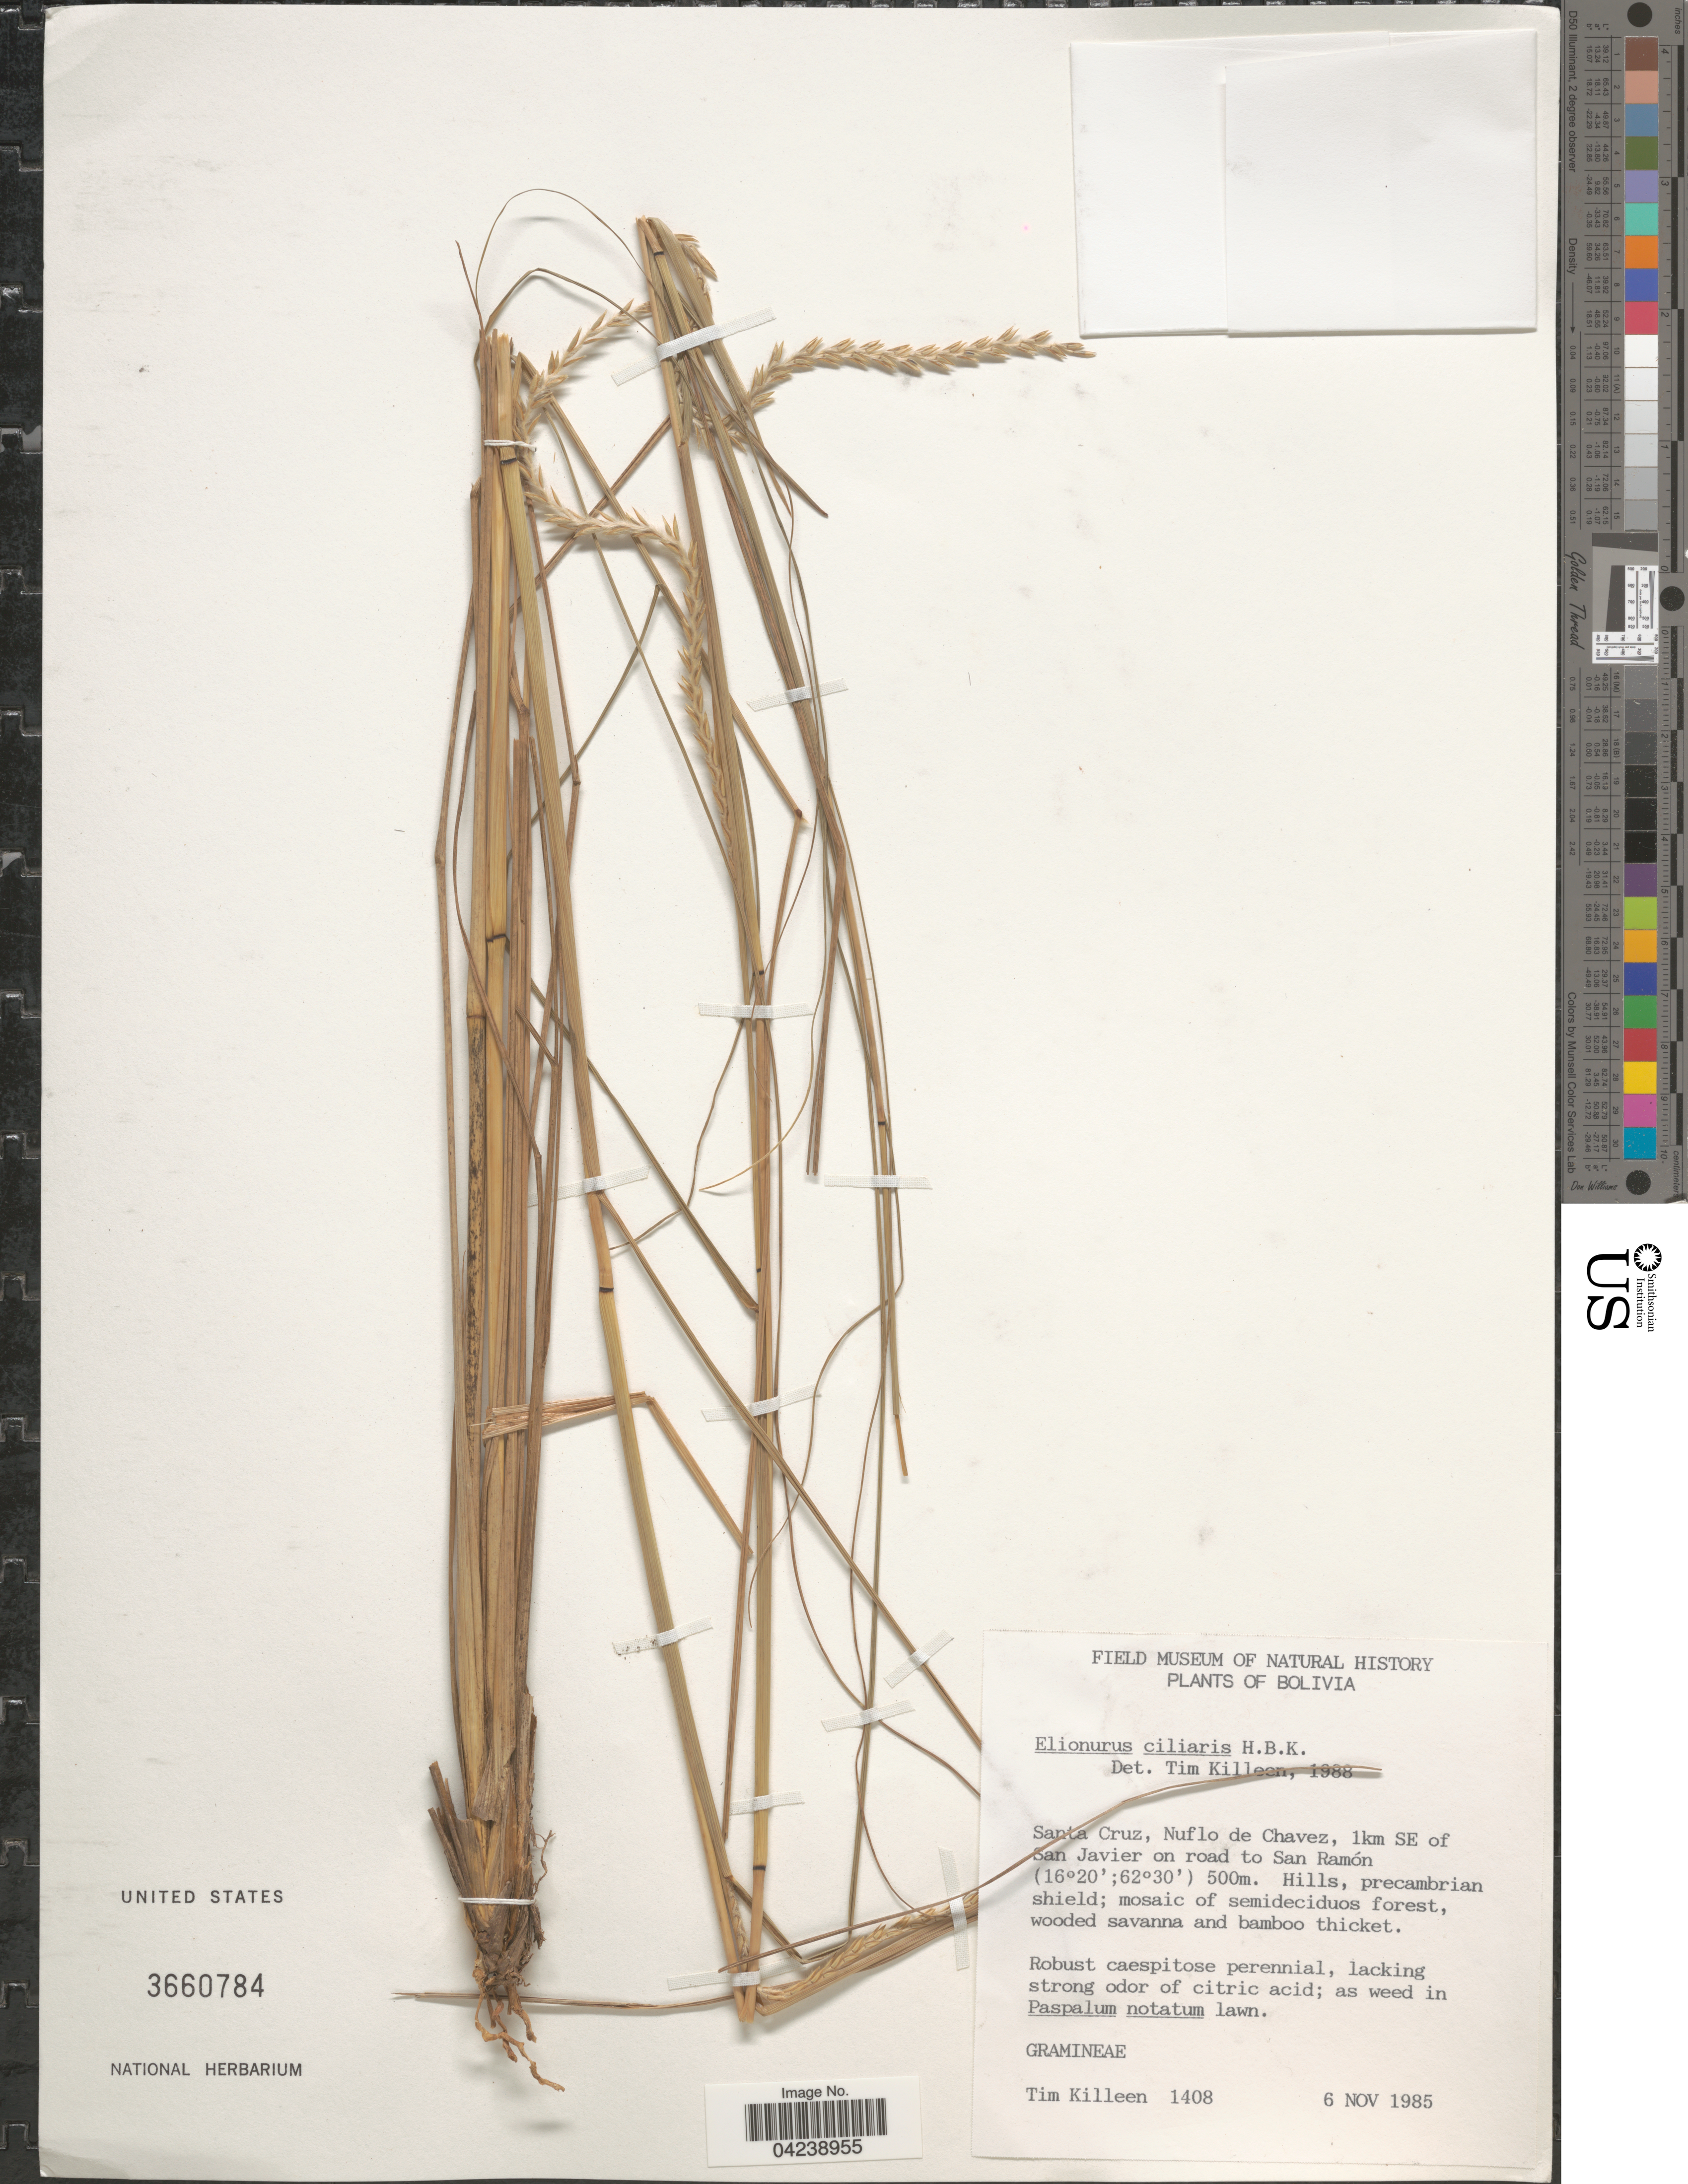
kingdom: Plantae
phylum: Tracheophyta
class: Liliopsida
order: Poales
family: Poaceae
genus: Elionurus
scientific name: Elionurus ciliaris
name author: Kunth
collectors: T. J. Killeen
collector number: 1408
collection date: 1985-11-06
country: Bolivia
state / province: Santa Cruz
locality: Nuflo de Chavez, 1km SE of San Javier on road to San Ramón.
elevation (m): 500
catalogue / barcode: US 3660784